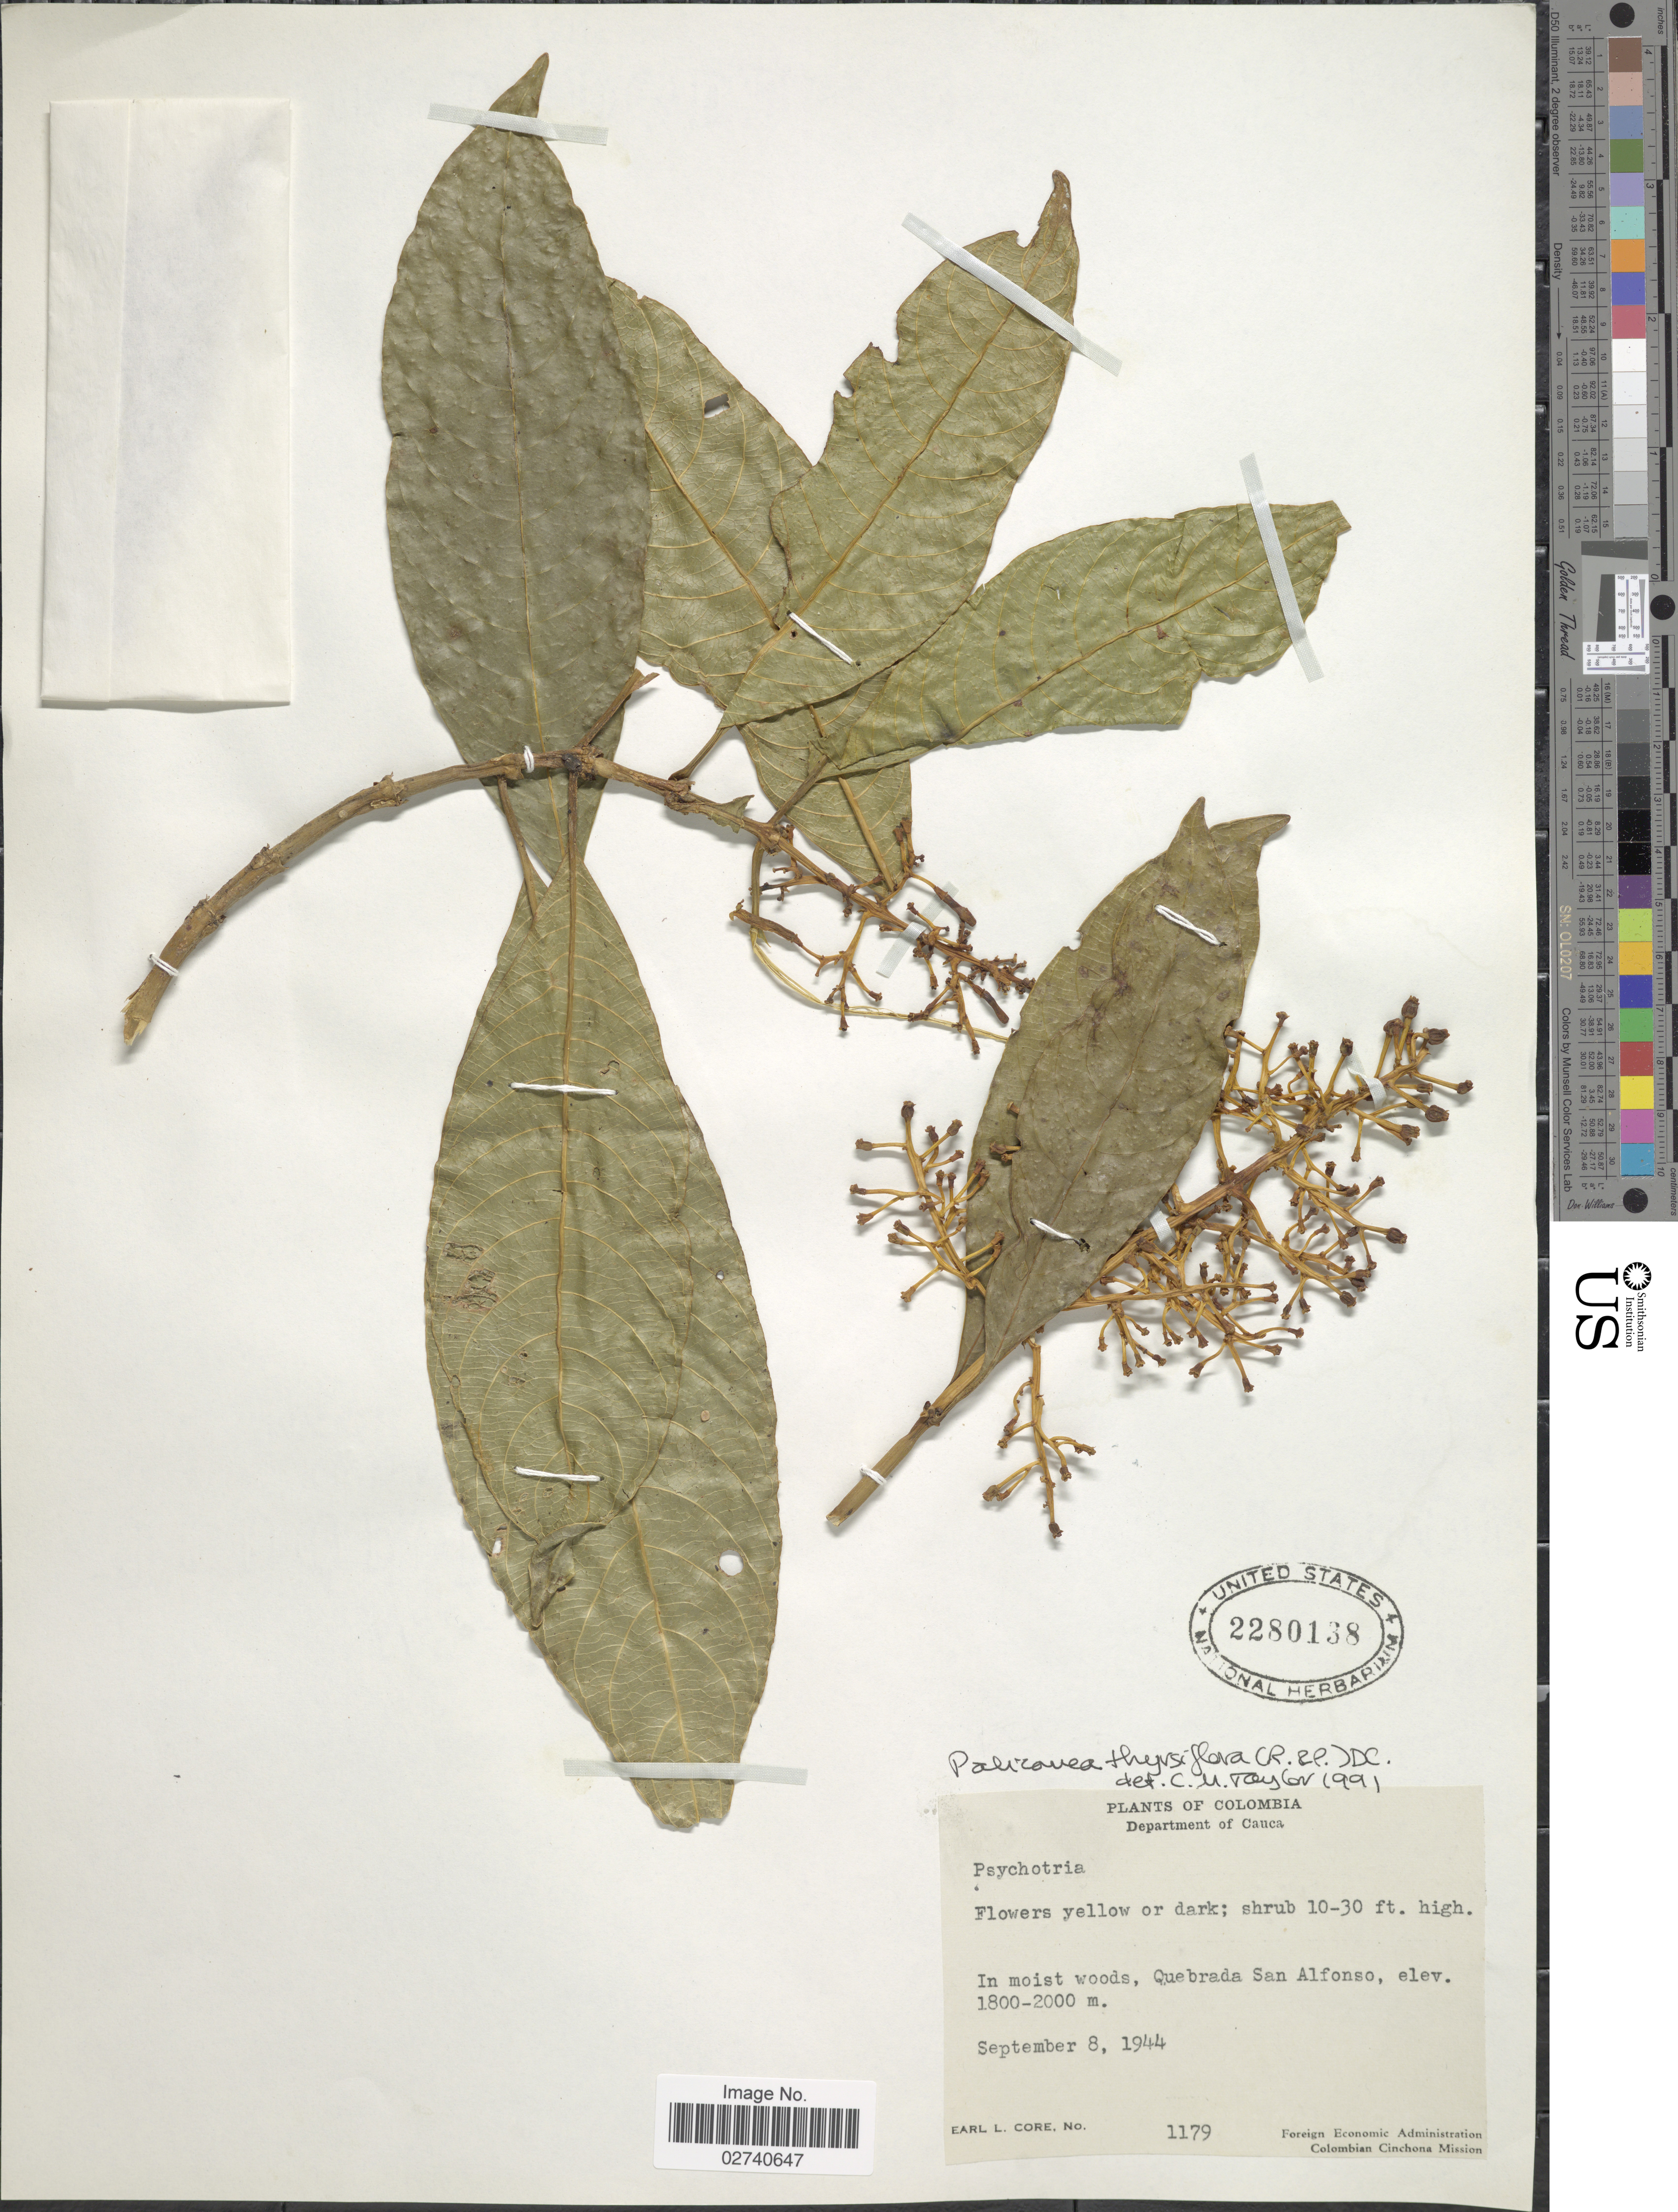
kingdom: Plantae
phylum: Tracheophyta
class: Magnoliopsida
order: Gentianales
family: Rubiaceae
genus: Palicourea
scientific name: Palicourea thyrsiflora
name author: (Ruiz & Pav.) DC.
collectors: E. L. Core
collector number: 1179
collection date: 1944-09-08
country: Colombia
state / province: Cauca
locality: In moist woods, Quebrada San Alfonso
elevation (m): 1800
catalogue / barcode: US 2280138